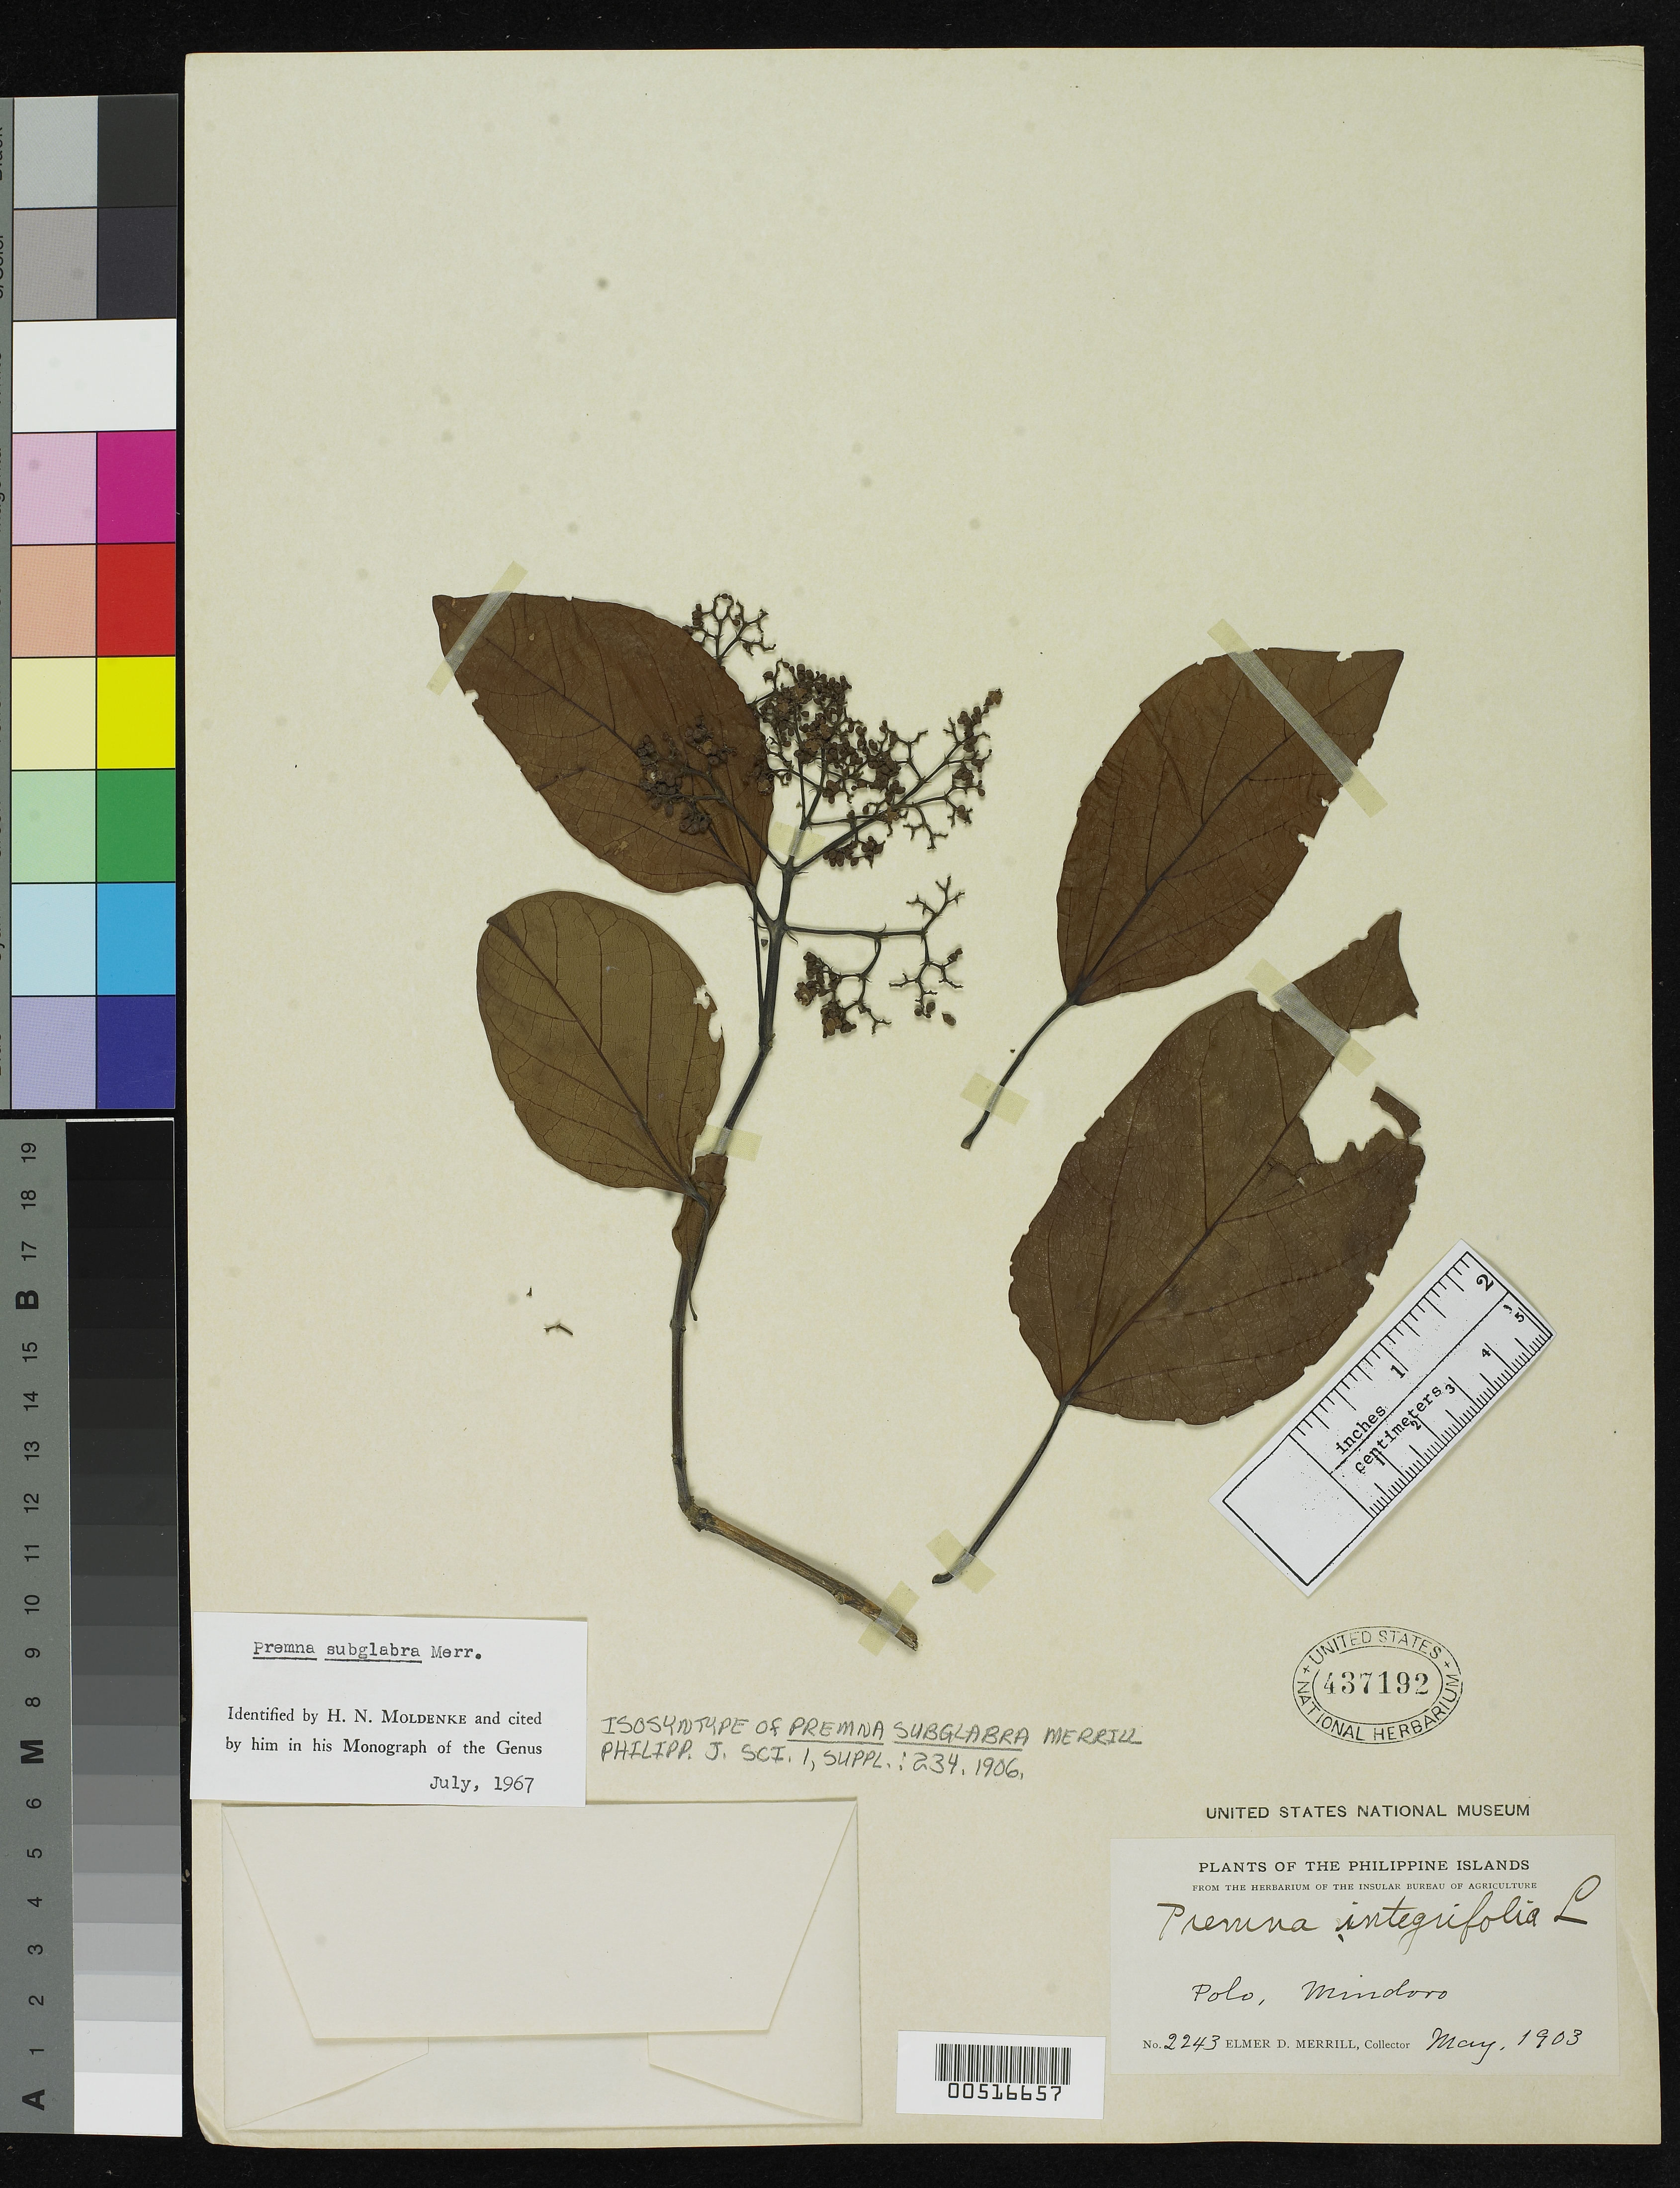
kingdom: Plantae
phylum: Tracheophyta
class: Magnoliopsida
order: Lamiales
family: Lamiaceae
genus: Premna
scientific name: Premna subglabra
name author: Merr.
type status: Isosyntype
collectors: E. D. Merrill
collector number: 2243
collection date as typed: May 1903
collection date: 1903-05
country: Philippines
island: Mindoro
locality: Polo.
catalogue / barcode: US 437192